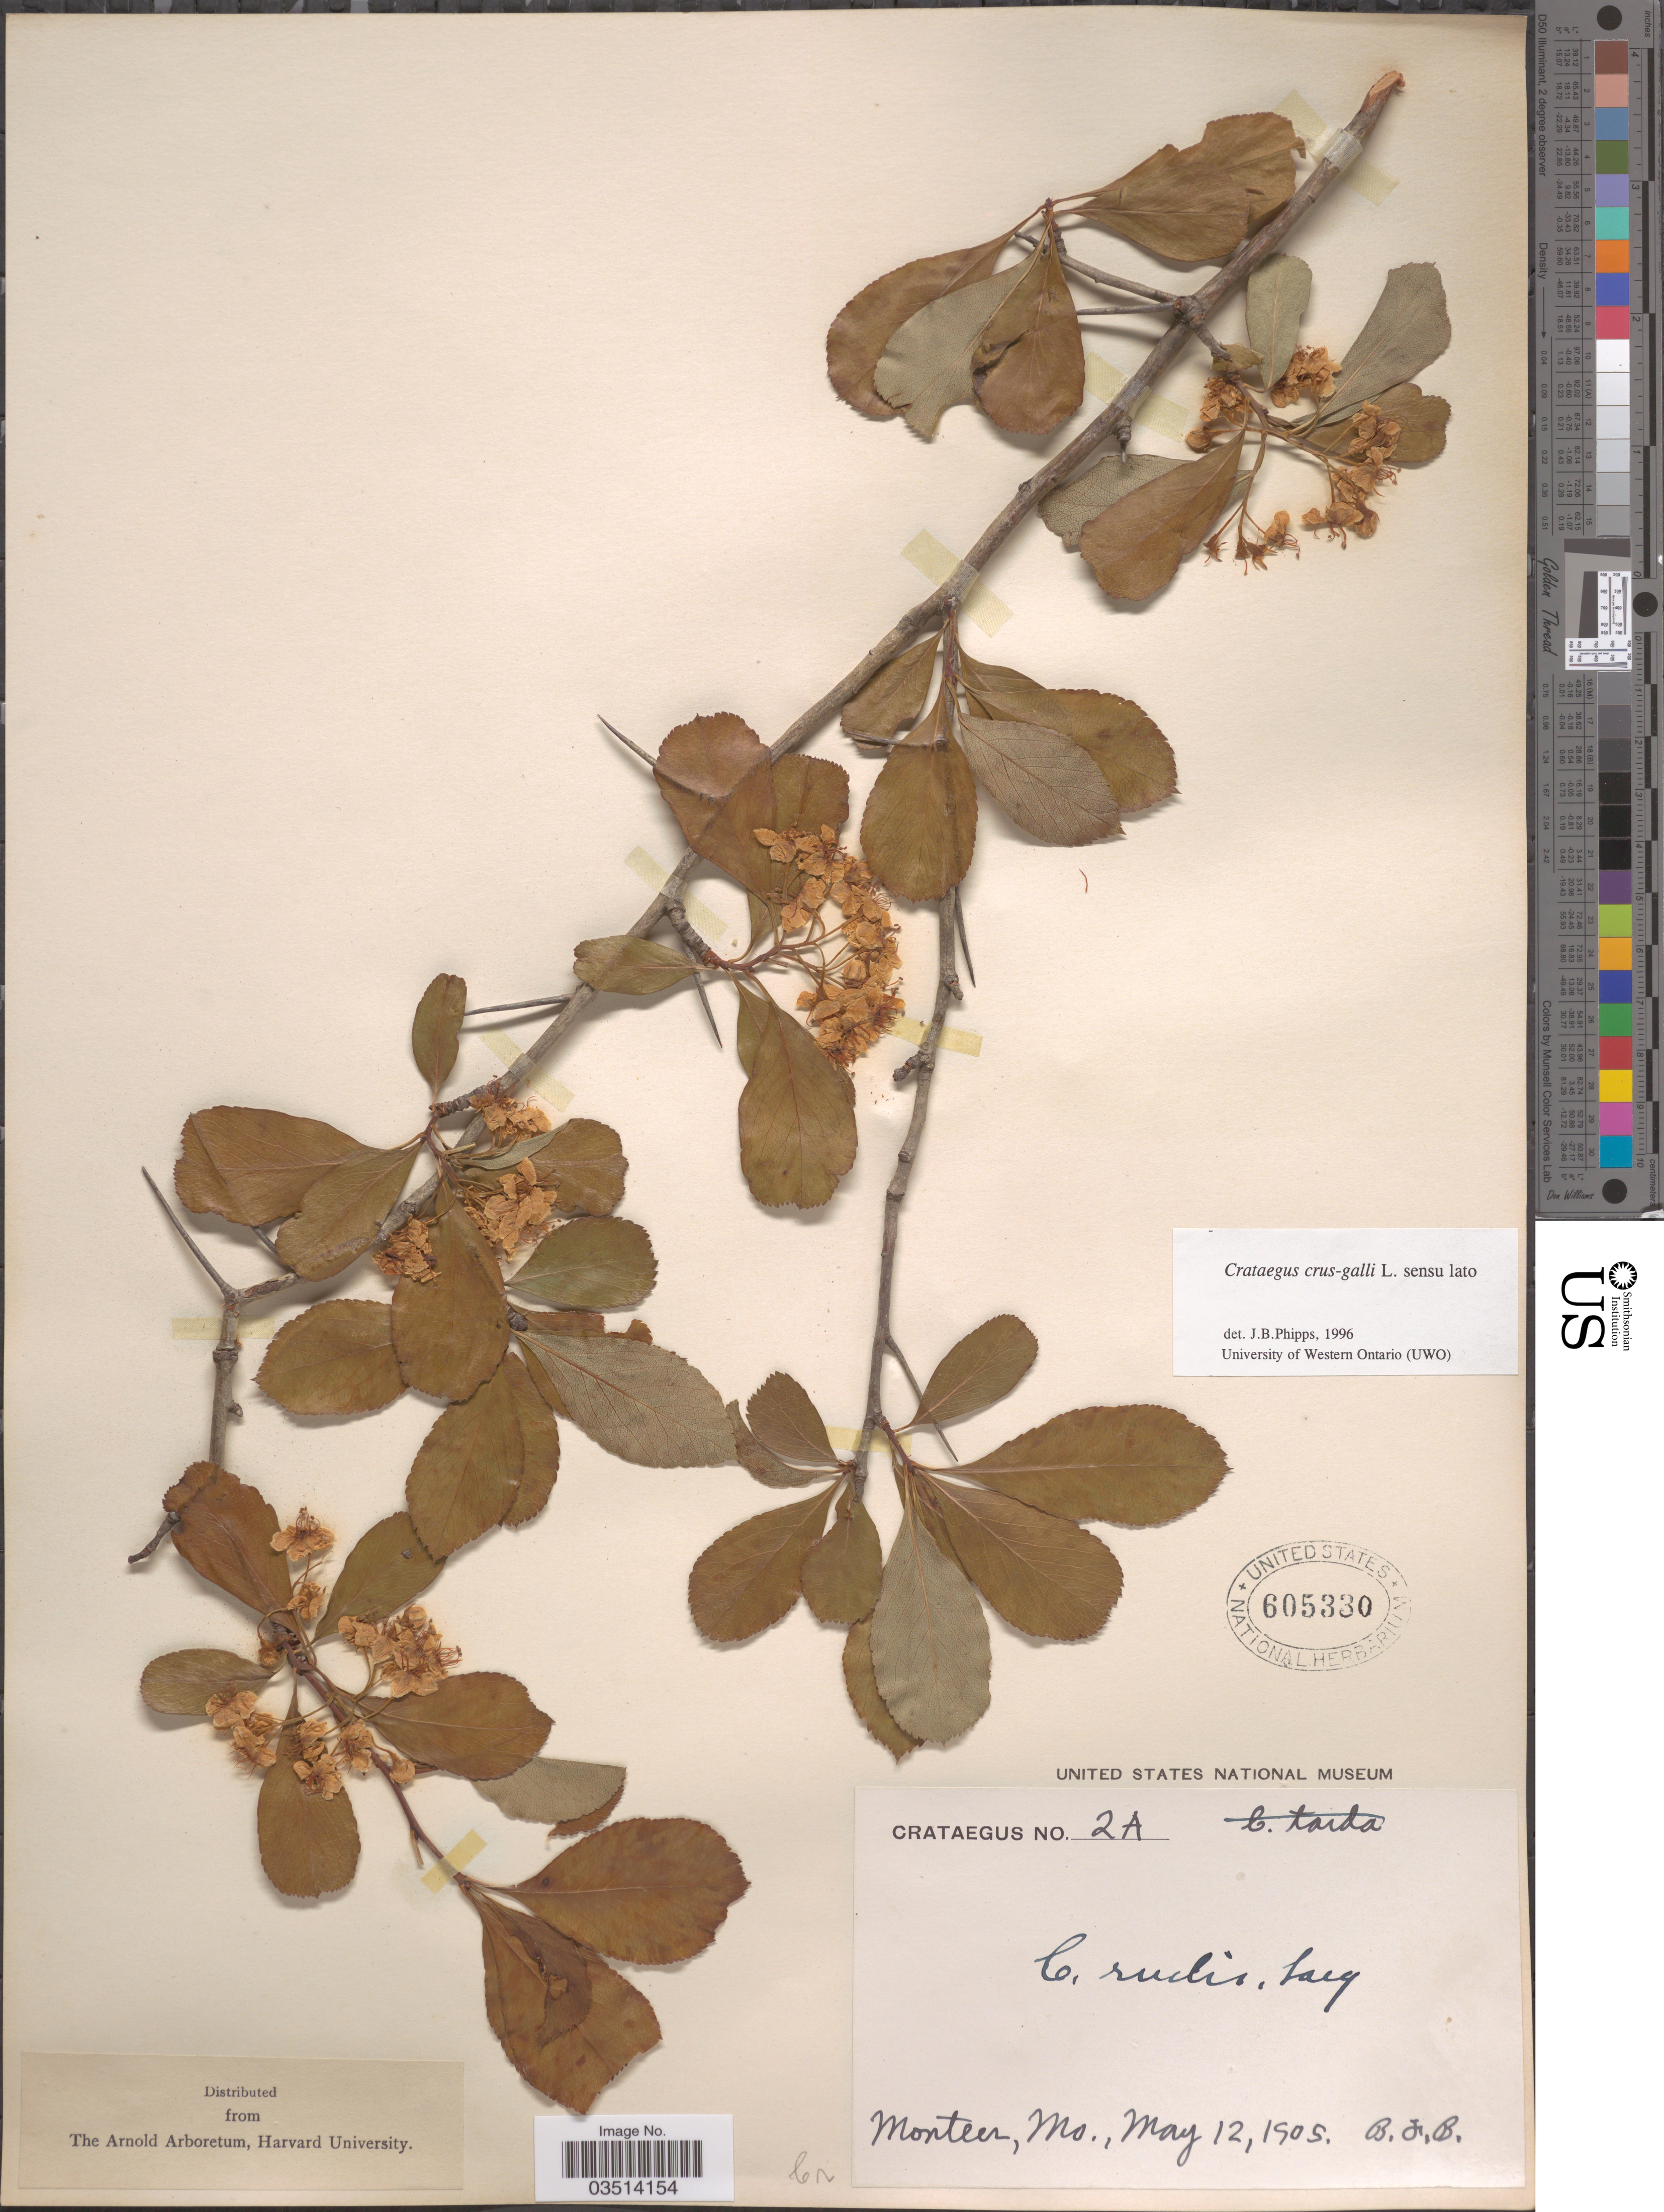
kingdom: Plantae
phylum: Tracheophyta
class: Magnoliopsida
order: Rosales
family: Rosaceae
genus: Crataegus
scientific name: Crataegus crus-galli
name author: L.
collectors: B. F. B.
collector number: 2A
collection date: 1905-05-12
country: United States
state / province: Missouri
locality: Monteer.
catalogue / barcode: US 605330